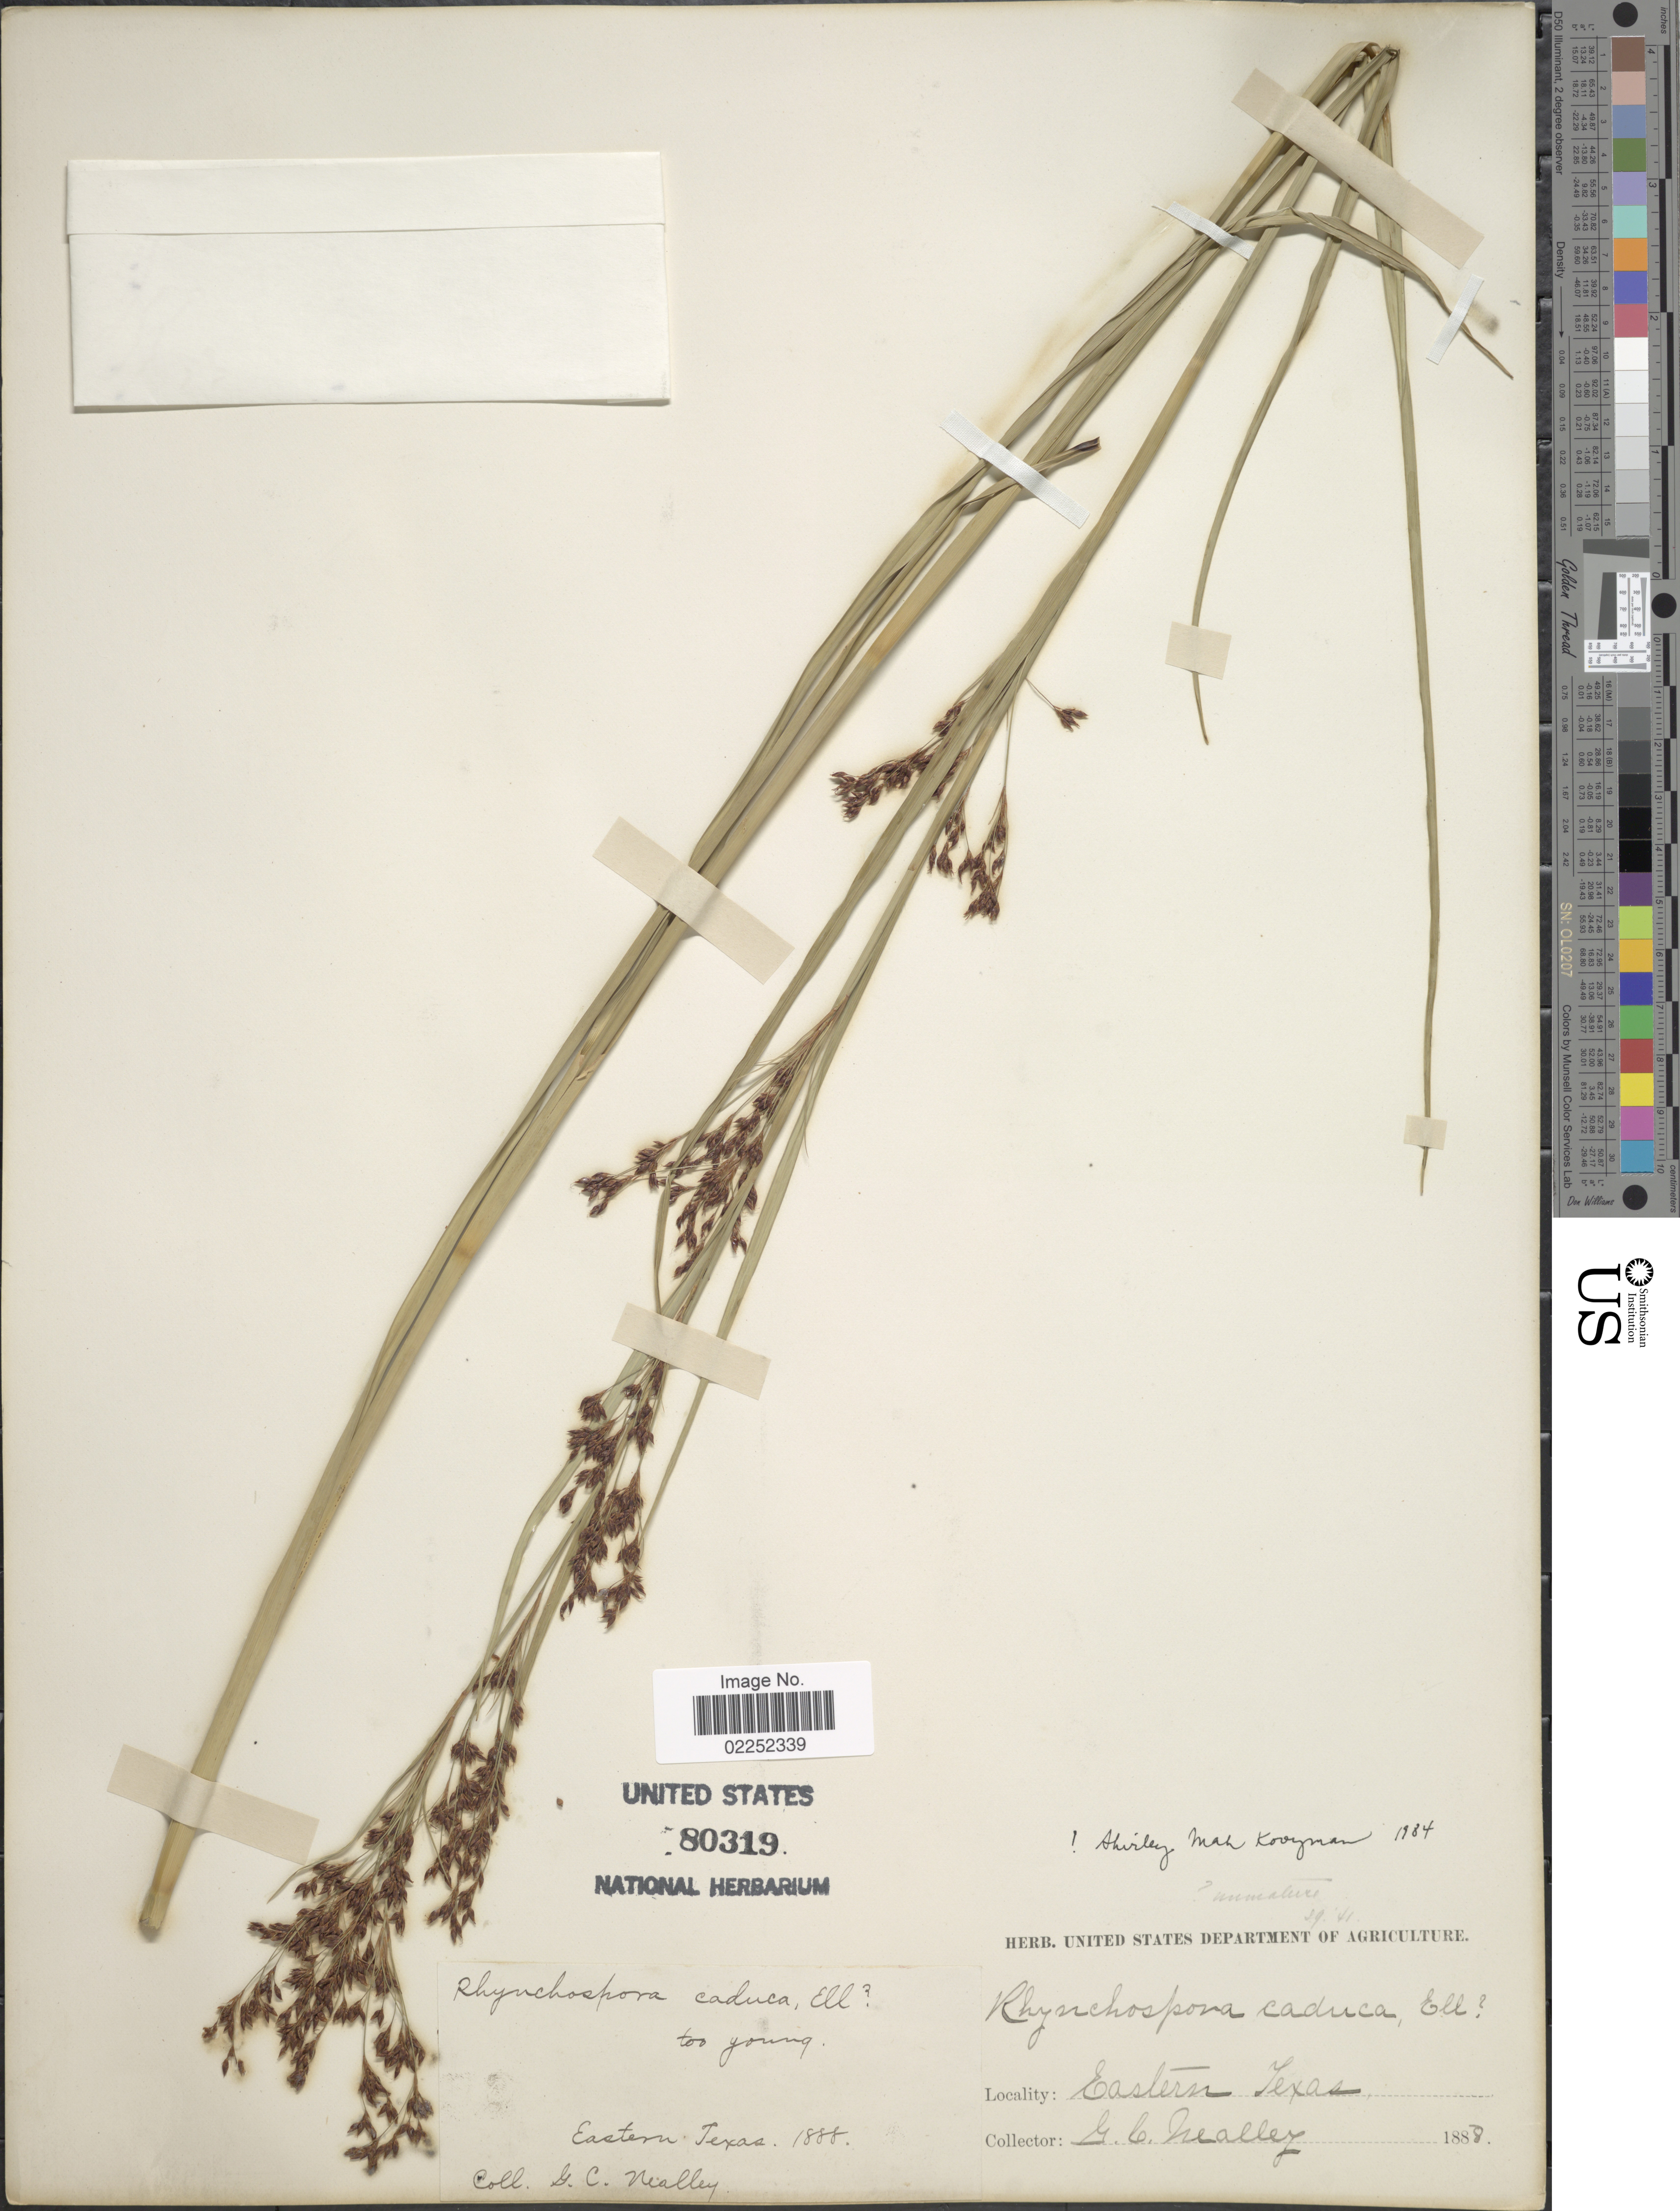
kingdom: Plantae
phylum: Tracheophyta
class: Liliopsida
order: Poales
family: Cyperaceae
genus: Rhynchospora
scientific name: Rhynchospora caduca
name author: Elliott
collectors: G. C. Nealley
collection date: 1888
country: United States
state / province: Texas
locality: Eastern Texas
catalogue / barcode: US 80319